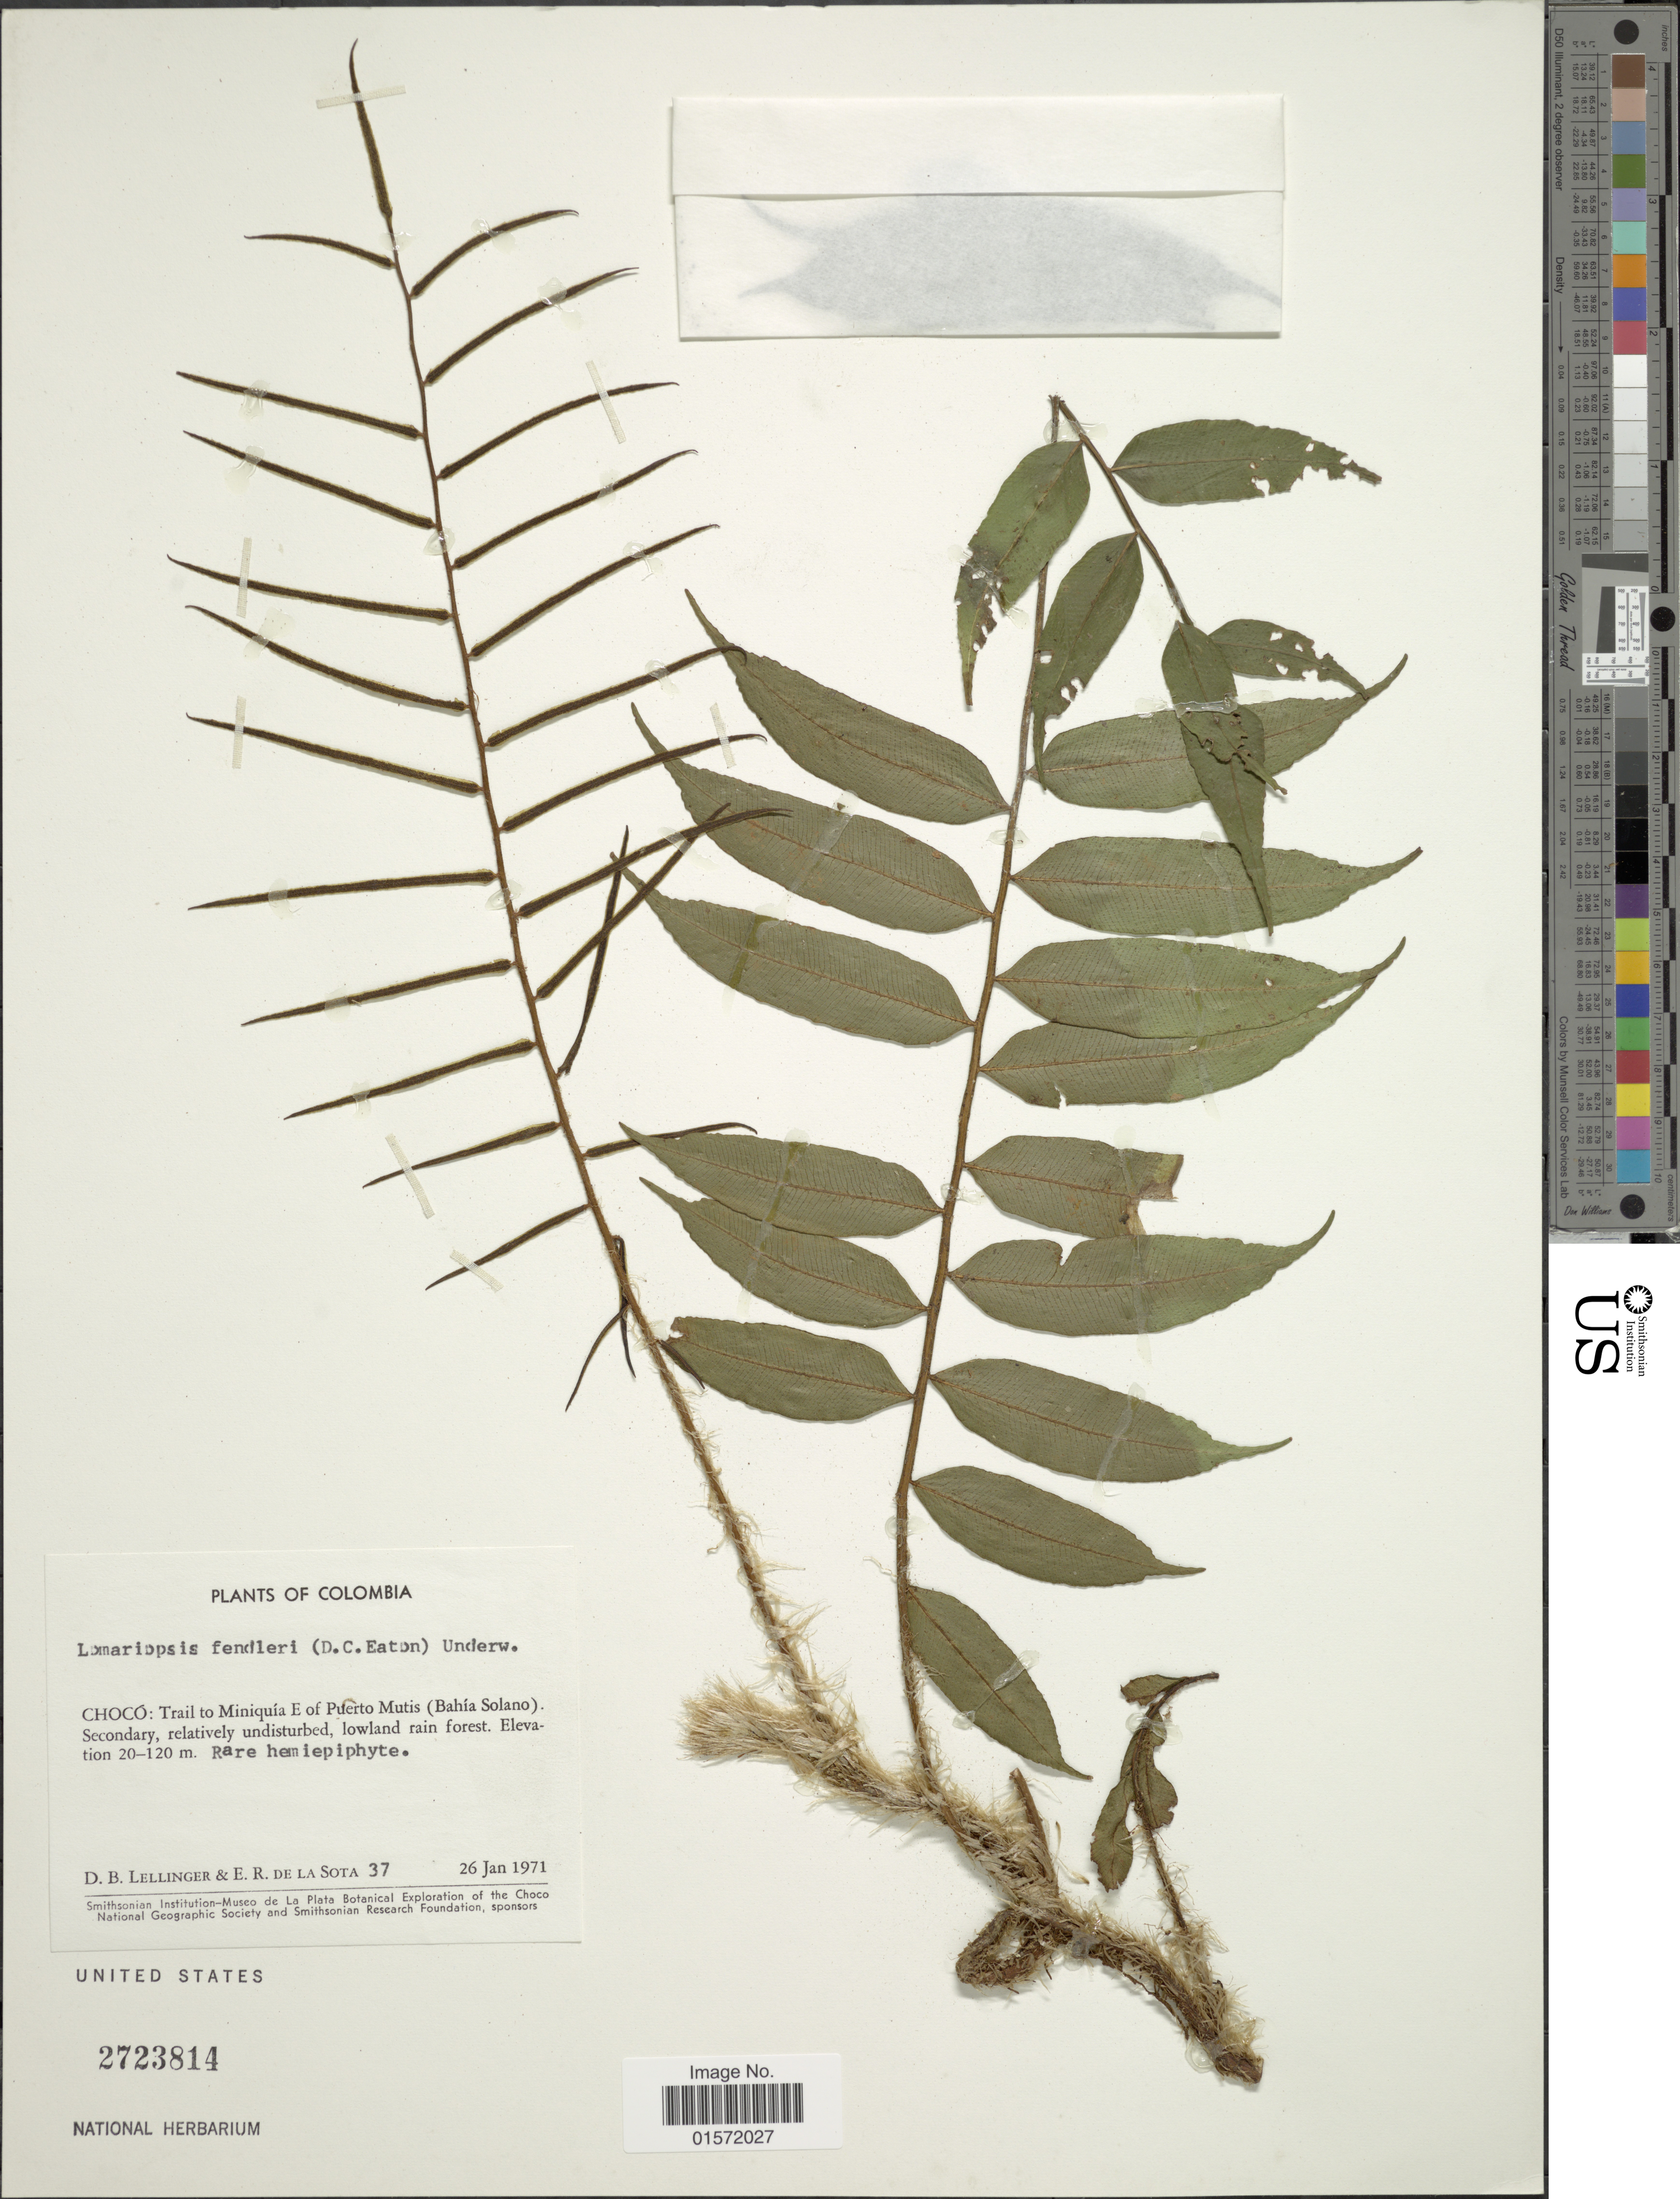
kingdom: Plantae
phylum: Tracheophyta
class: Polypodiopsida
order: Polypodiales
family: Lomariopsidaceae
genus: Lomariopsis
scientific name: Lomariopsis fendleri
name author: D.C. Eaton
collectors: D. B. Lellinger & E. R. de la Sota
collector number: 37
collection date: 1971-01-26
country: Colombia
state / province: Chocó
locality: Trail to Miniquía E of Puerto Mutis (Bahía Solano)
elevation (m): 20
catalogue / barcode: US 2723814